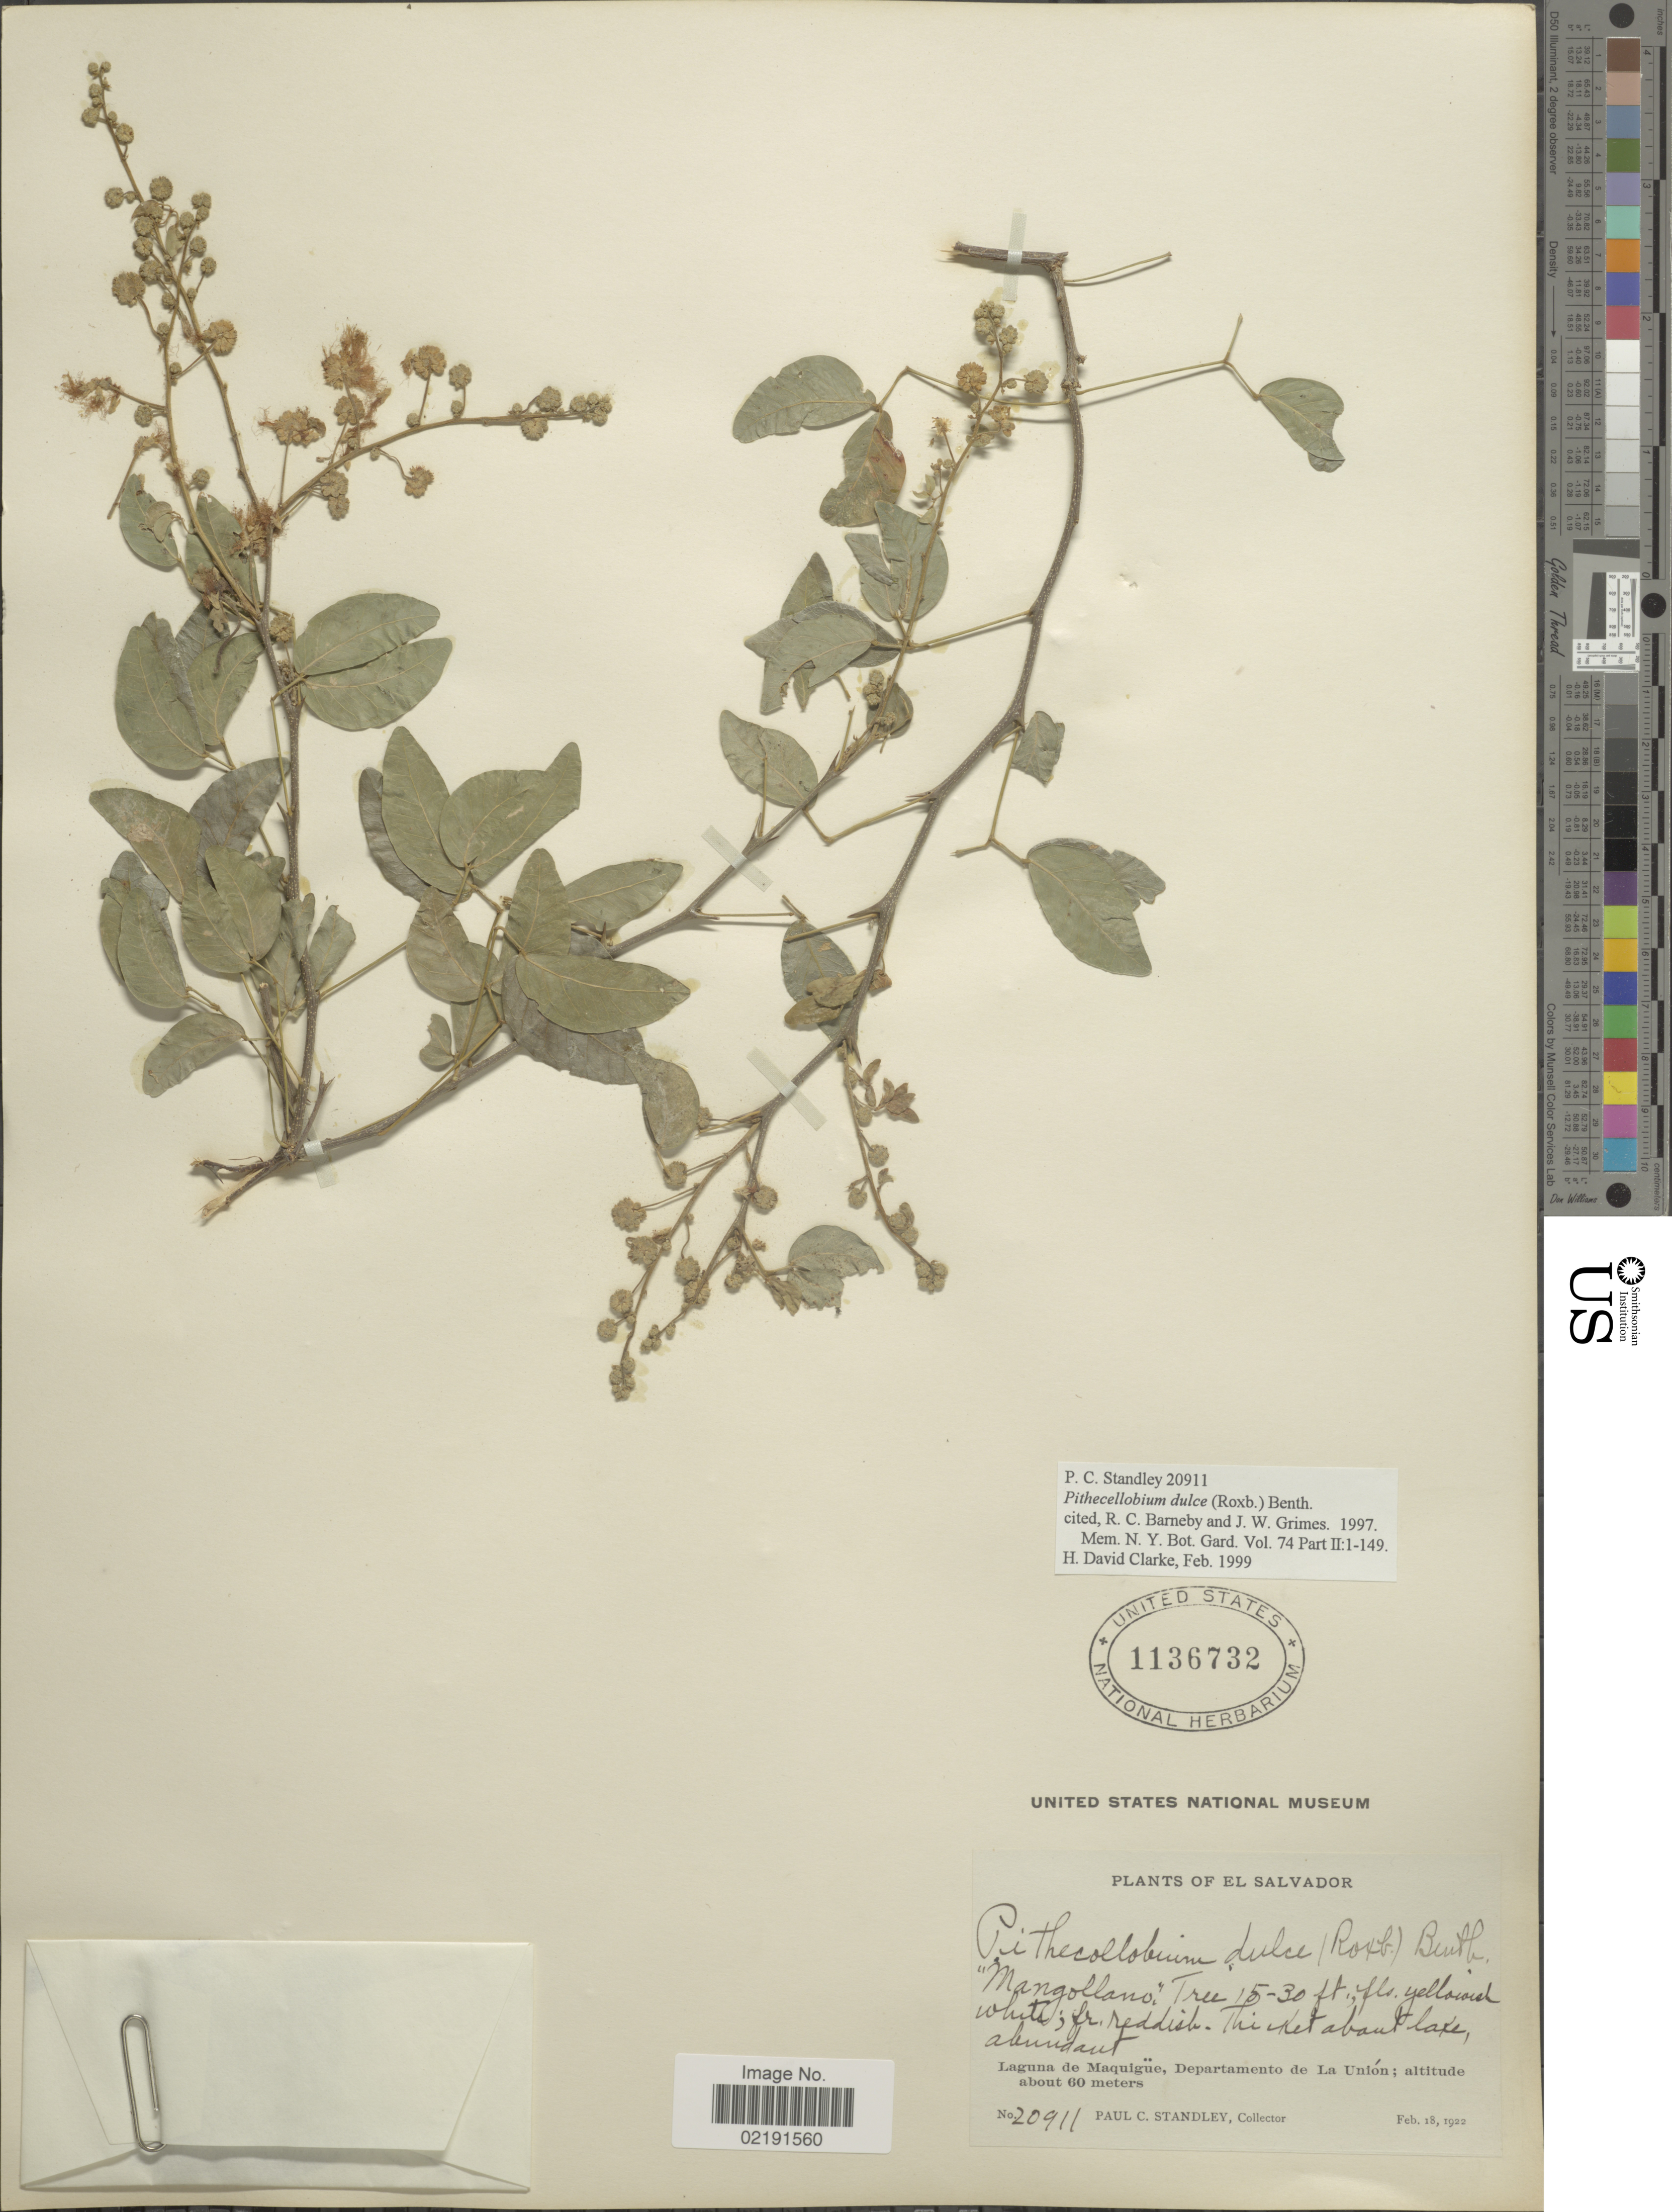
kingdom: Plantae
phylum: Tracheophyta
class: Magnoliopsida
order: Fabales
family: Fabaceae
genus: Pithecellobium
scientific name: Pithecellobium dulce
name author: (Roxb.) Benth.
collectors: P. C. Standley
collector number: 20911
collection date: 1922-02-18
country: El Salvador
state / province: La Union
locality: Laguna de Maquigüe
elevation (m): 60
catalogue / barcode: US 1136732